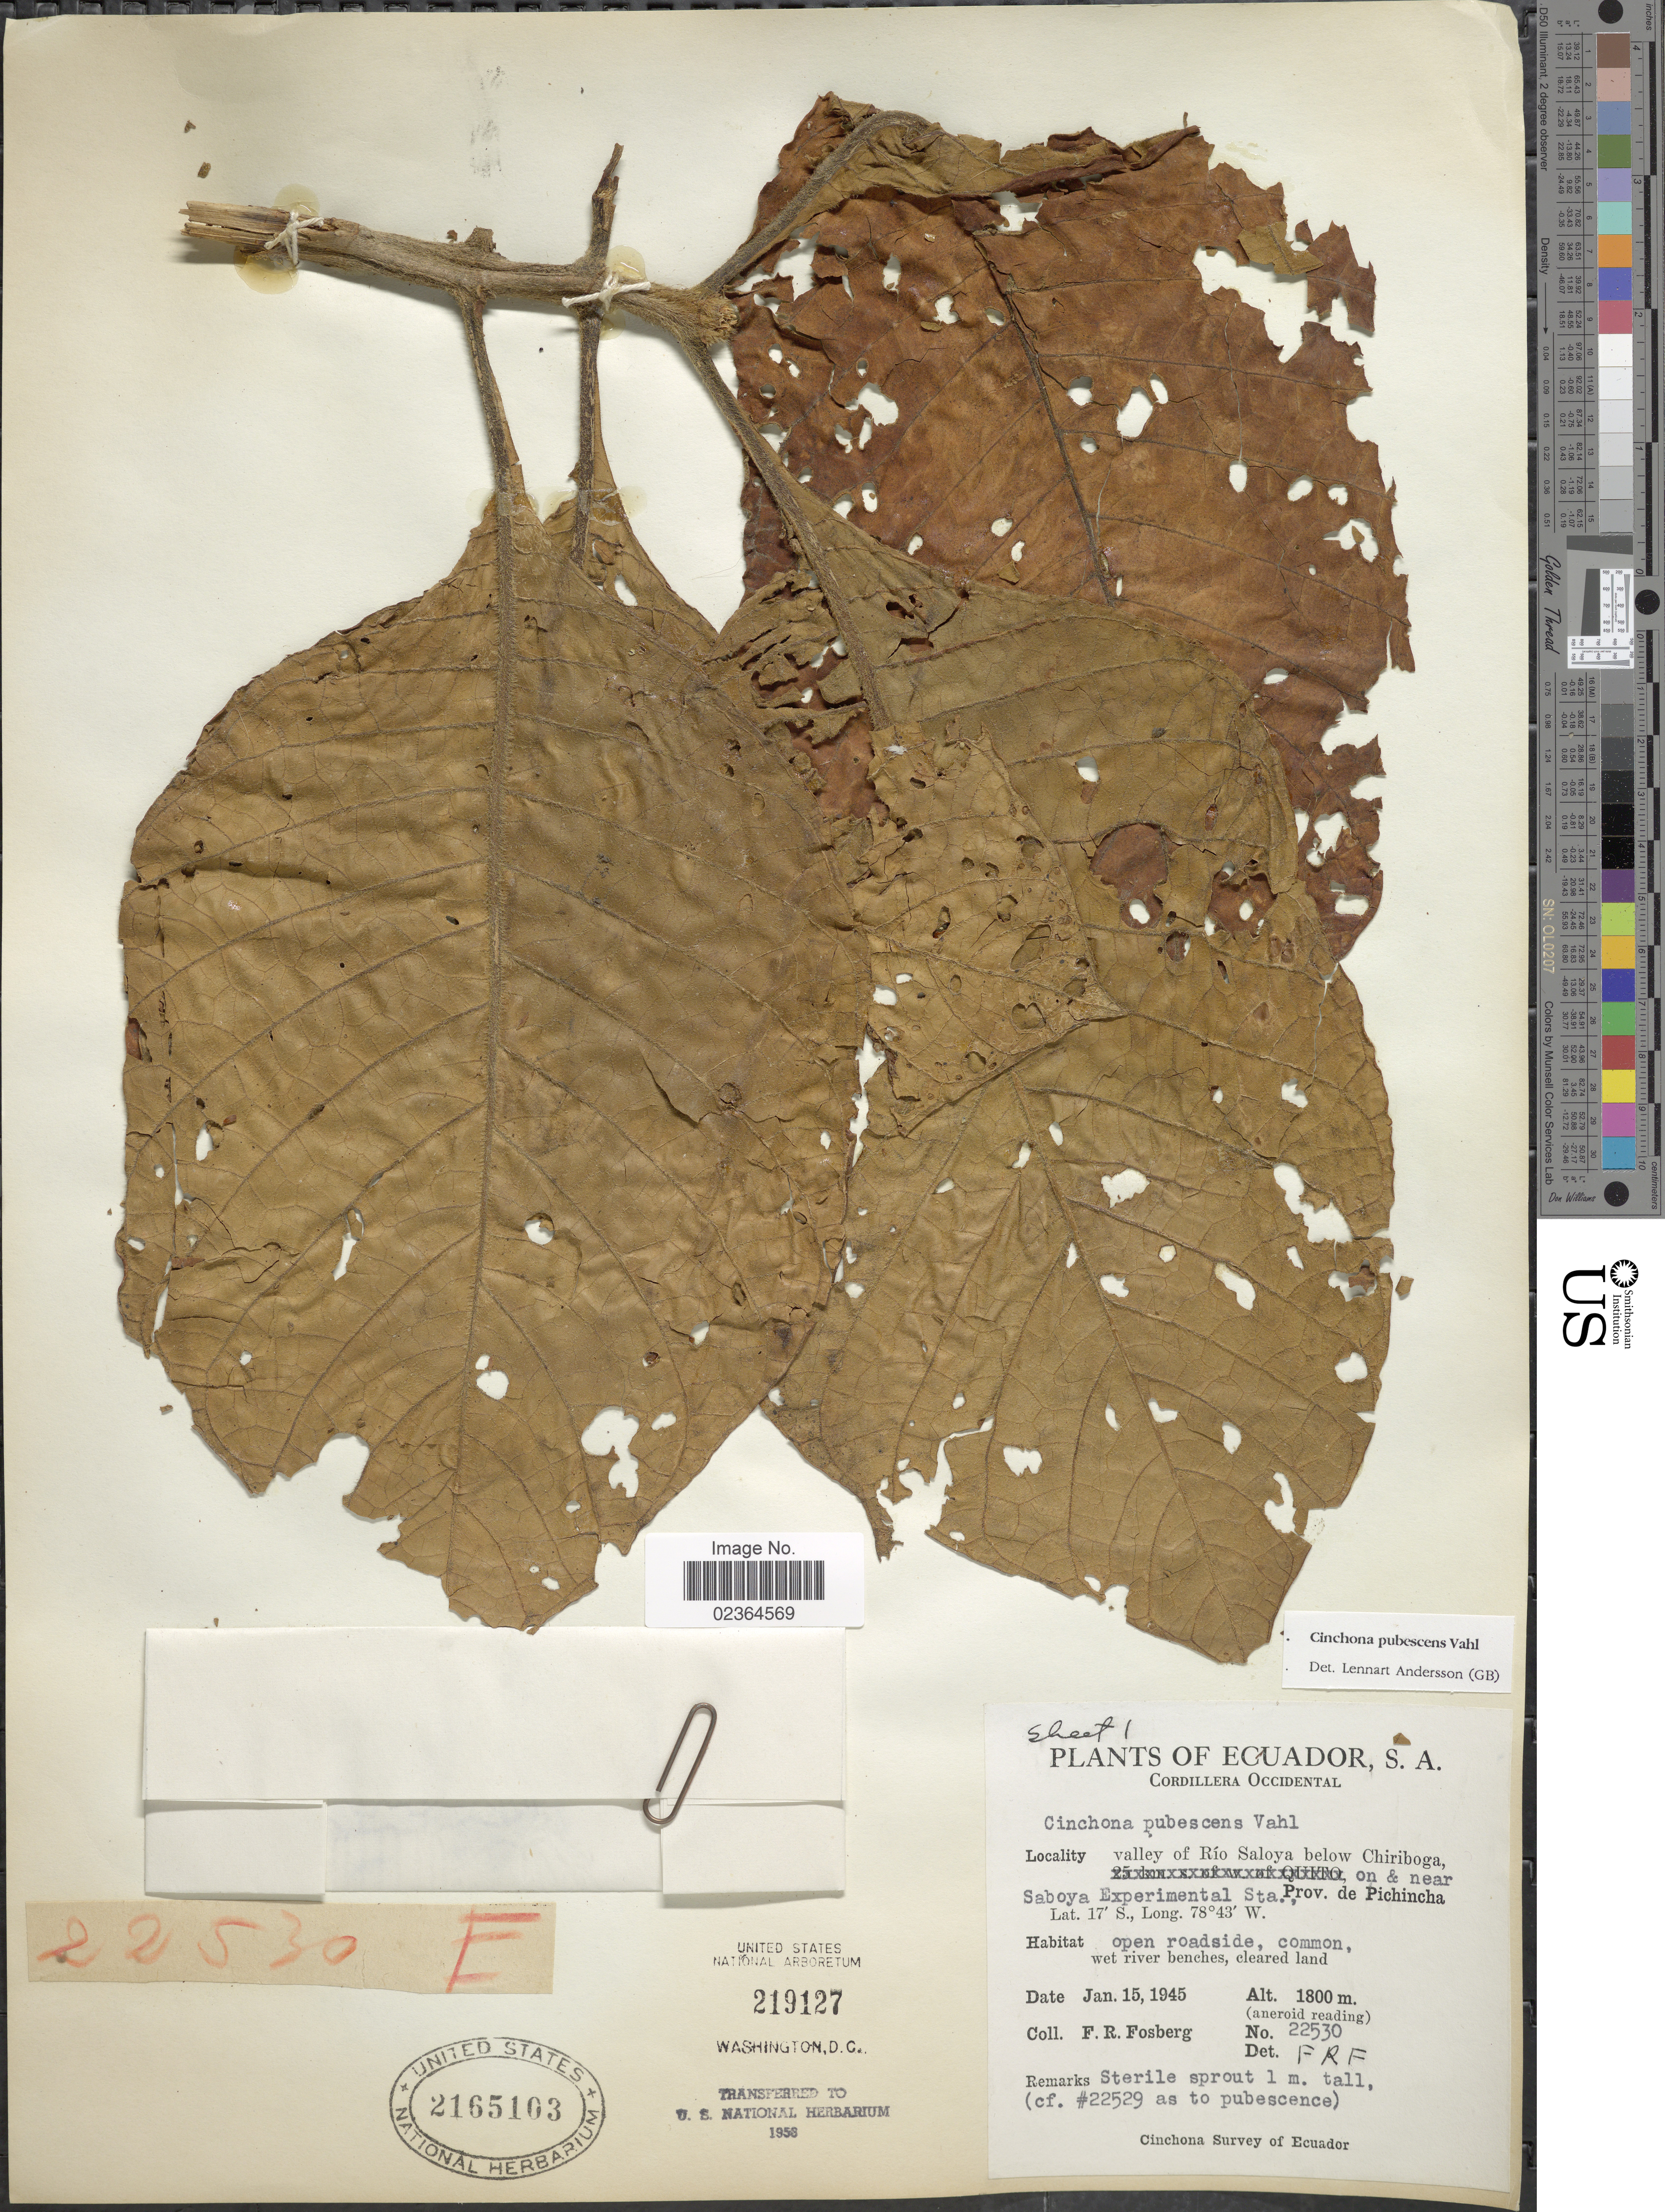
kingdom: Plantae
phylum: Tracheophyta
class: Magnoliopsida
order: Gentianales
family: Rubiaceae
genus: Cinchona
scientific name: Cinchona pubescens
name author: Vahl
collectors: F. R. Fosberg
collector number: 22530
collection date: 1945-01-15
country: Ecuador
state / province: Pichincha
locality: Cordillera Occidental. valley of Río Saloya below Chiriboga, on & near Saboya Experimental Sta.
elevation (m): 1800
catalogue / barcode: US 2165103